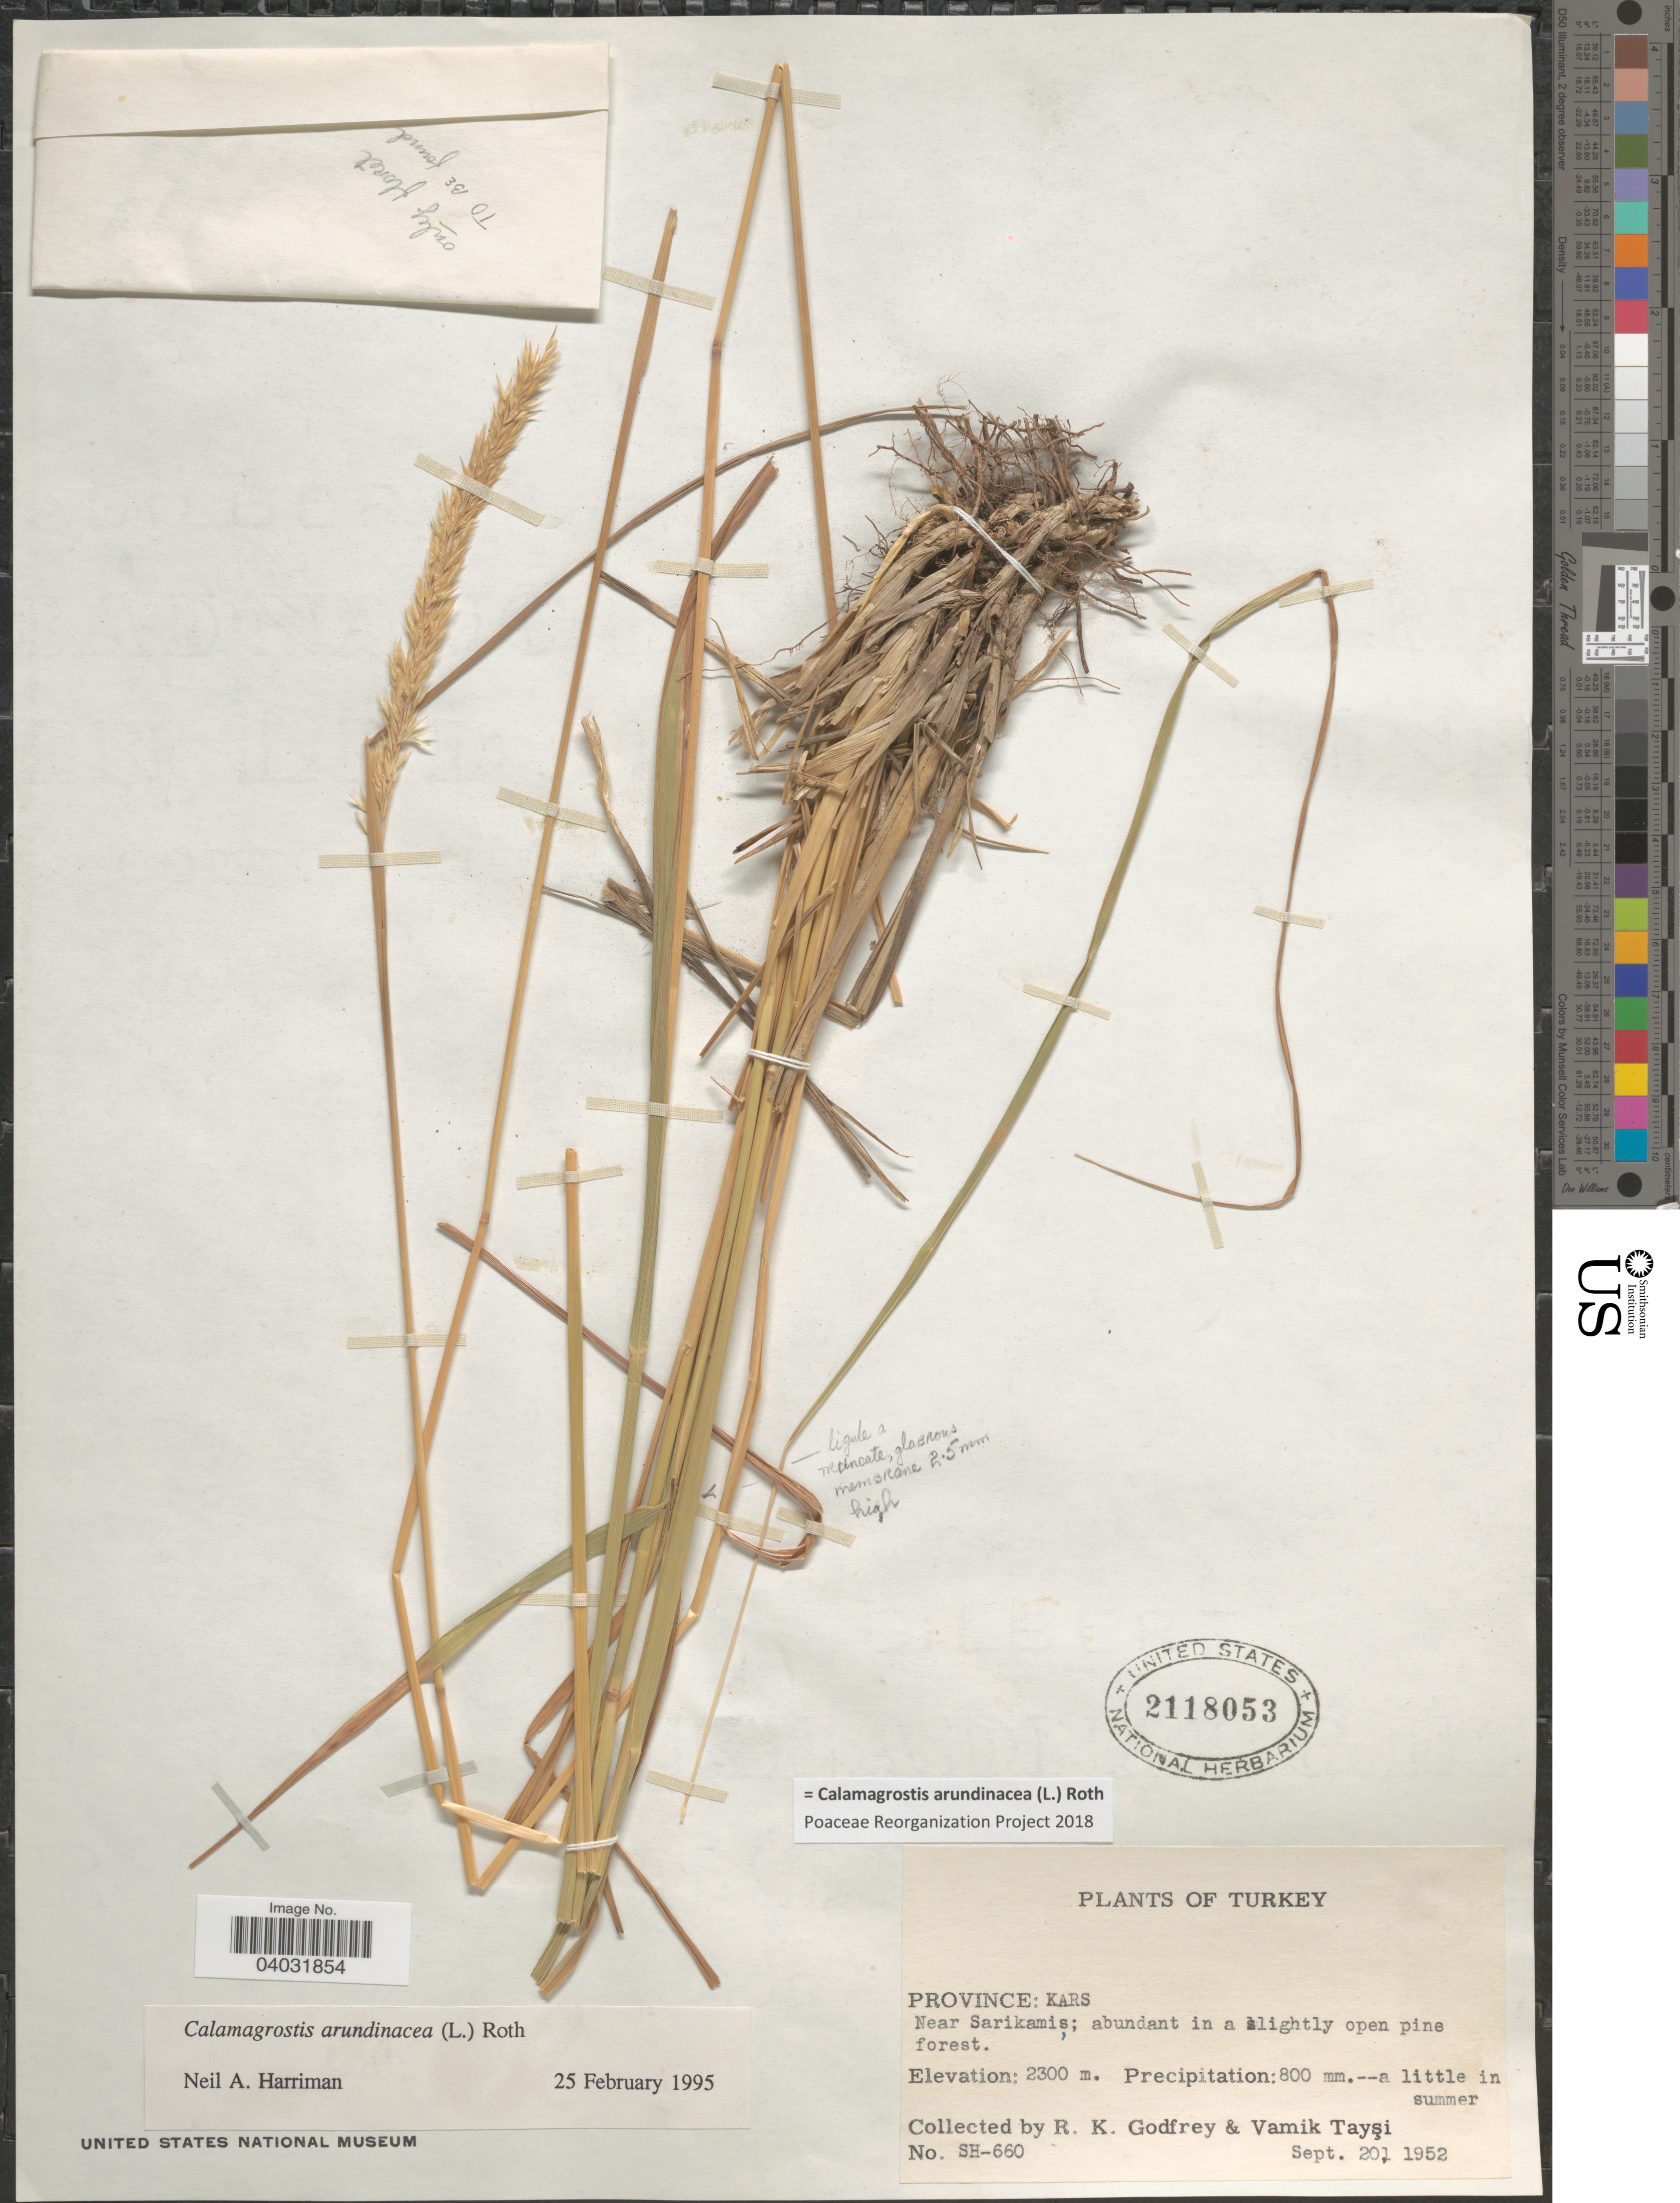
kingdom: Plantae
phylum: Tracheophyta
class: Liliopsida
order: Poales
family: Poaceae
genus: Calamagrostis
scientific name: Calamagrostis arundinacea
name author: (L.) Roth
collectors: R. K. Godfrey & V. Taysi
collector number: SH-660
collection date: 1952-09-20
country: Turkey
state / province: Kars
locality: Near Sarlamis.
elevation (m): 2300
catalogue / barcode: US 2118053